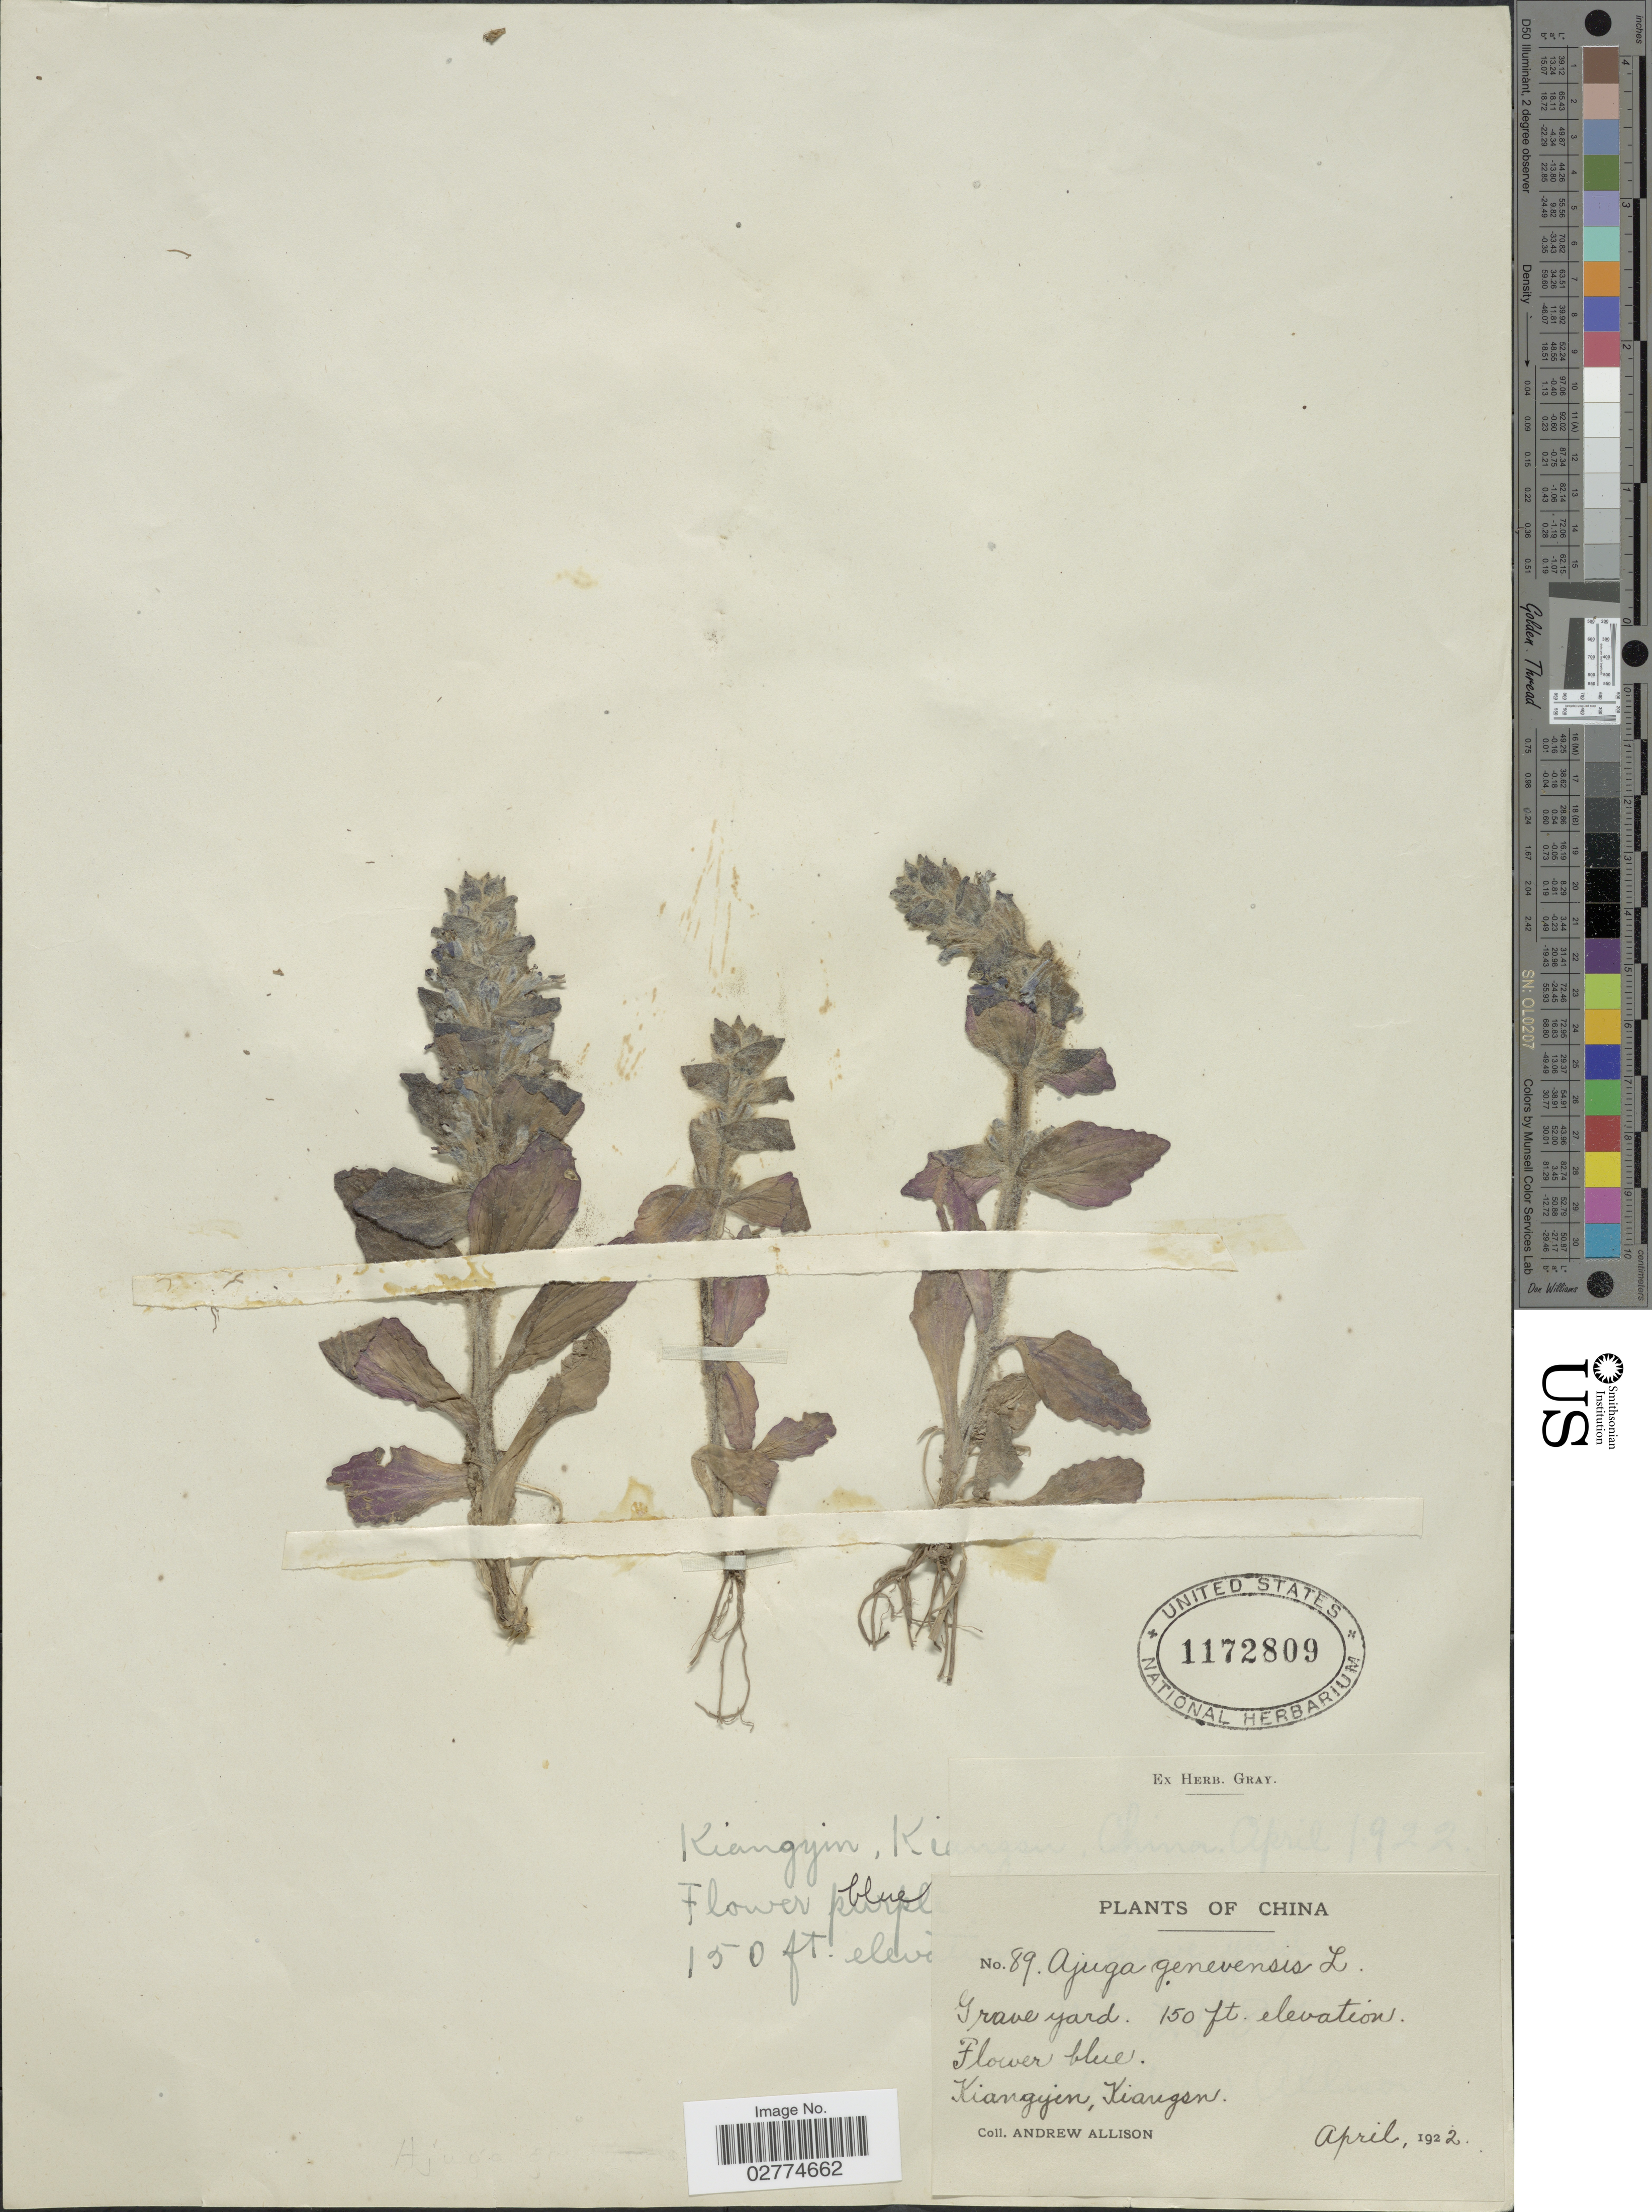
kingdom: Plantae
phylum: Tracheophyta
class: Magnoliopsida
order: Lamiales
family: Lamiaceae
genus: Ajuga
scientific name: Ajuga genevensis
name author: L.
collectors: A. Allison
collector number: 89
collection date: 1922-04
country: China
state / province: Jiangsu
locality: Kiangyin, Kiangsu.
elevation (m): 46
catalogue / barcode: US 1172809